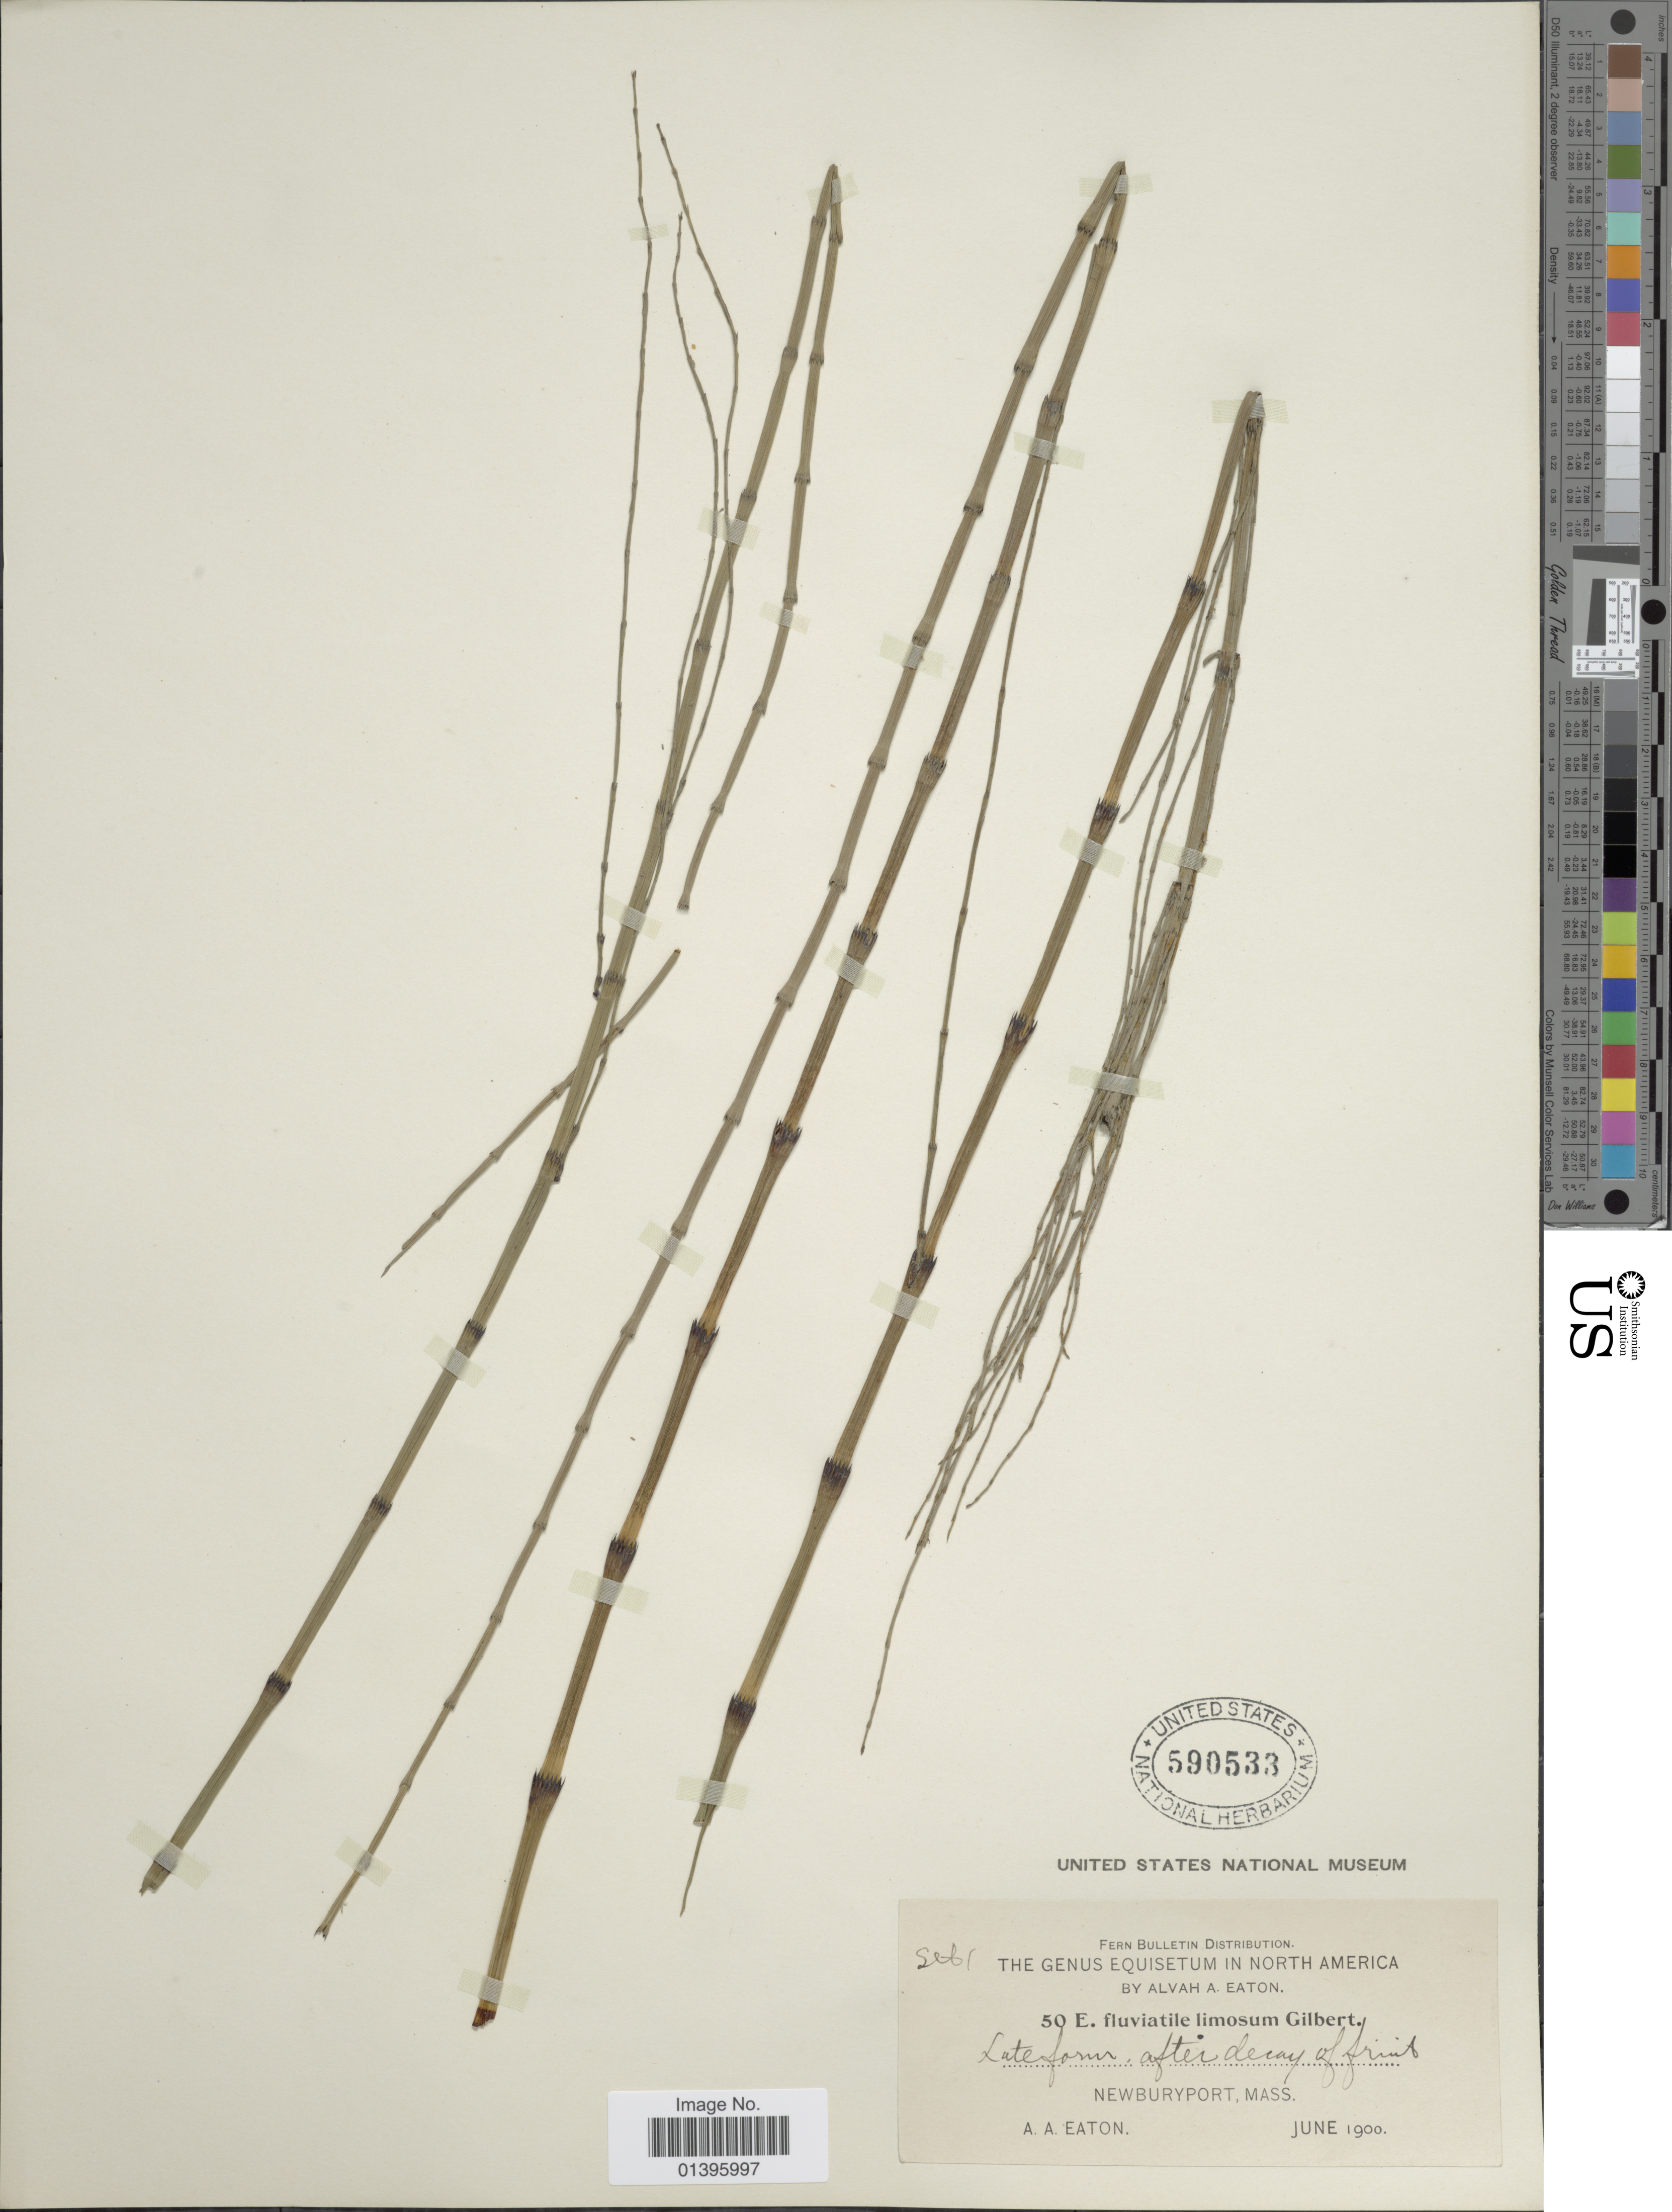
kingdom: Plantae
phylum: Tracheophyta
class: Polypodiopsida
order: Equisetales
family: Equisetaceae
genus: Equisetum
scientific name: Equisetum fluviatile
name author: L.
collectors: A. A. Eaton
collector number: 50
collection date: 1900-06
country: United States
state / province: Massachusetts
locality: Newburyport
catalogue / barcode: US 590533